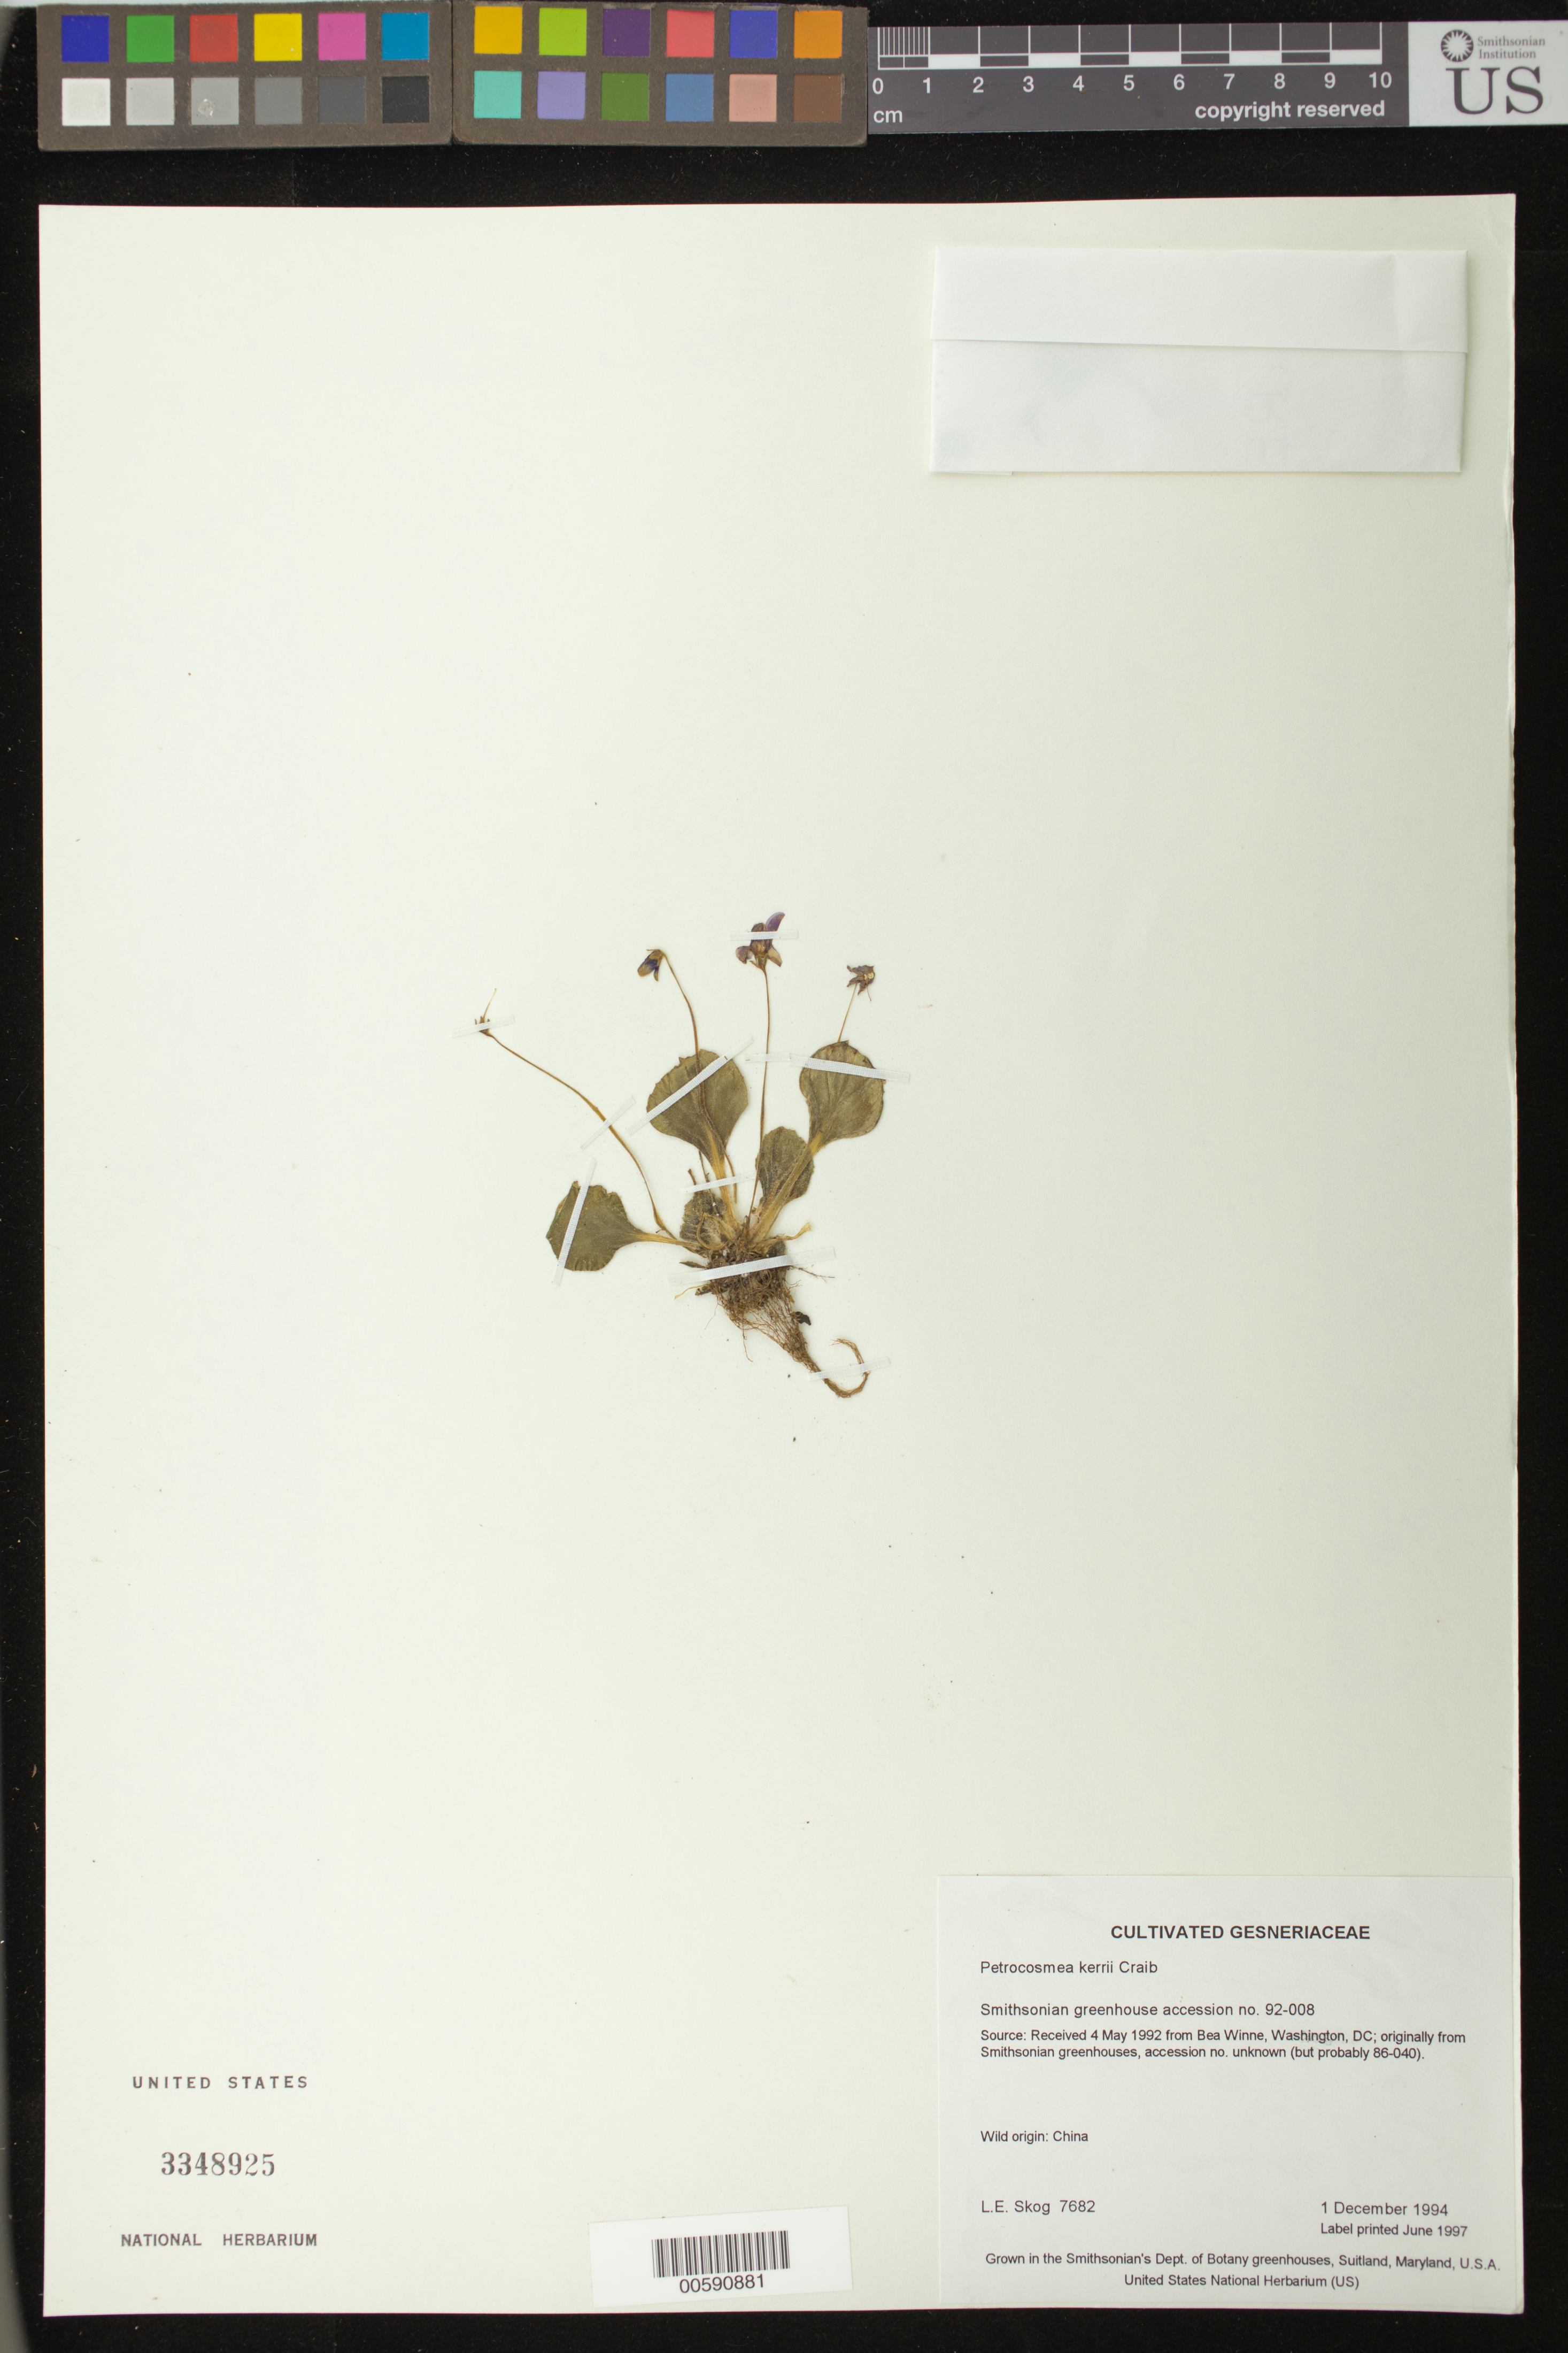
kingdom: Plantae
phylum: Tracheophyta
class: Magnoliopsida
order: Lamiales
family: Gesneriaceae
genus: Petrocosmea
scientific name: Petrocosmea kerrii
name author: Craib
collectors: L. E. Skog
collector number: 7682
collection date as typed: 01 Dec 1994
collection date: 1994-12-01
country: China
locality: Grown in the Smithsonian's Dept. of Botany greenhouses, Suitland, Maryland, U.S.A.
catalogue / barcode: US 3348925